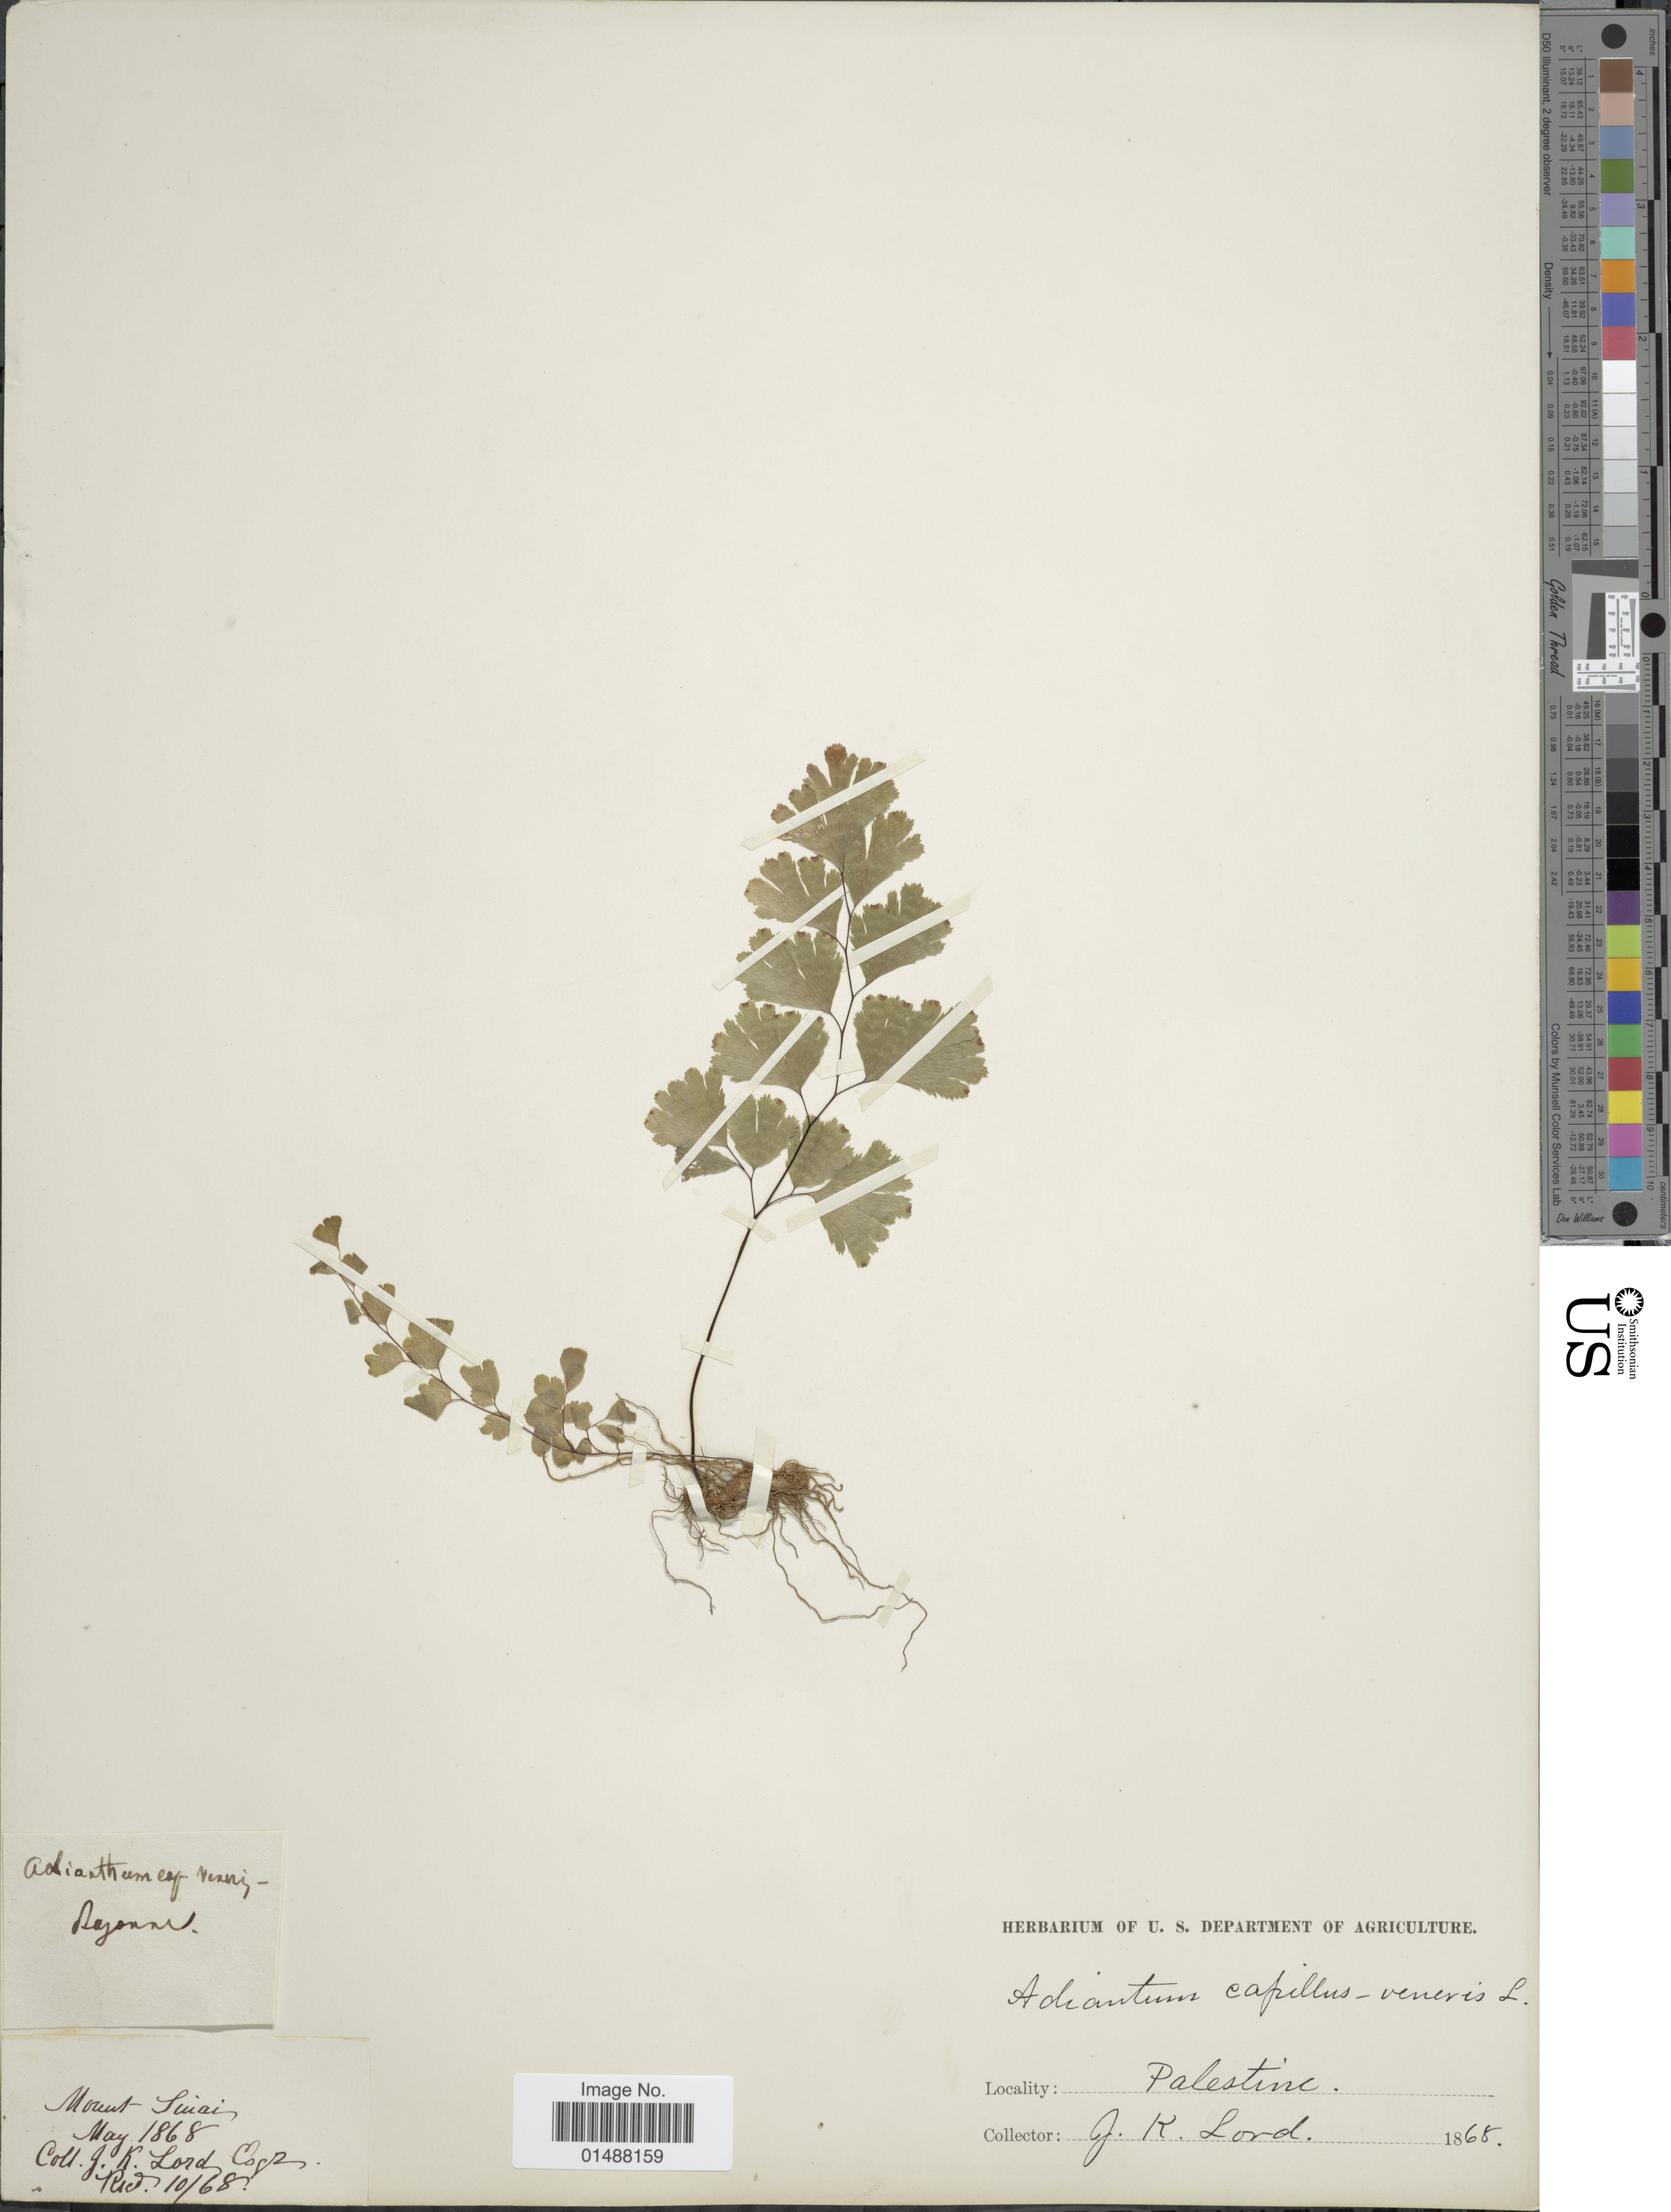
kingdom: Plantae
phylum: Tracheophyta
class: Polypodiopsida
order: Polypodiales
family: Pteridaceae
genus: Adiantum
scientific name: Adiantum capillus-veneris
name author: L.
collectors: Lord, J. K.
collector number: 10/68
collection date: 1868-05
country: Egypt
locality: Palestine, Mount Sinai.